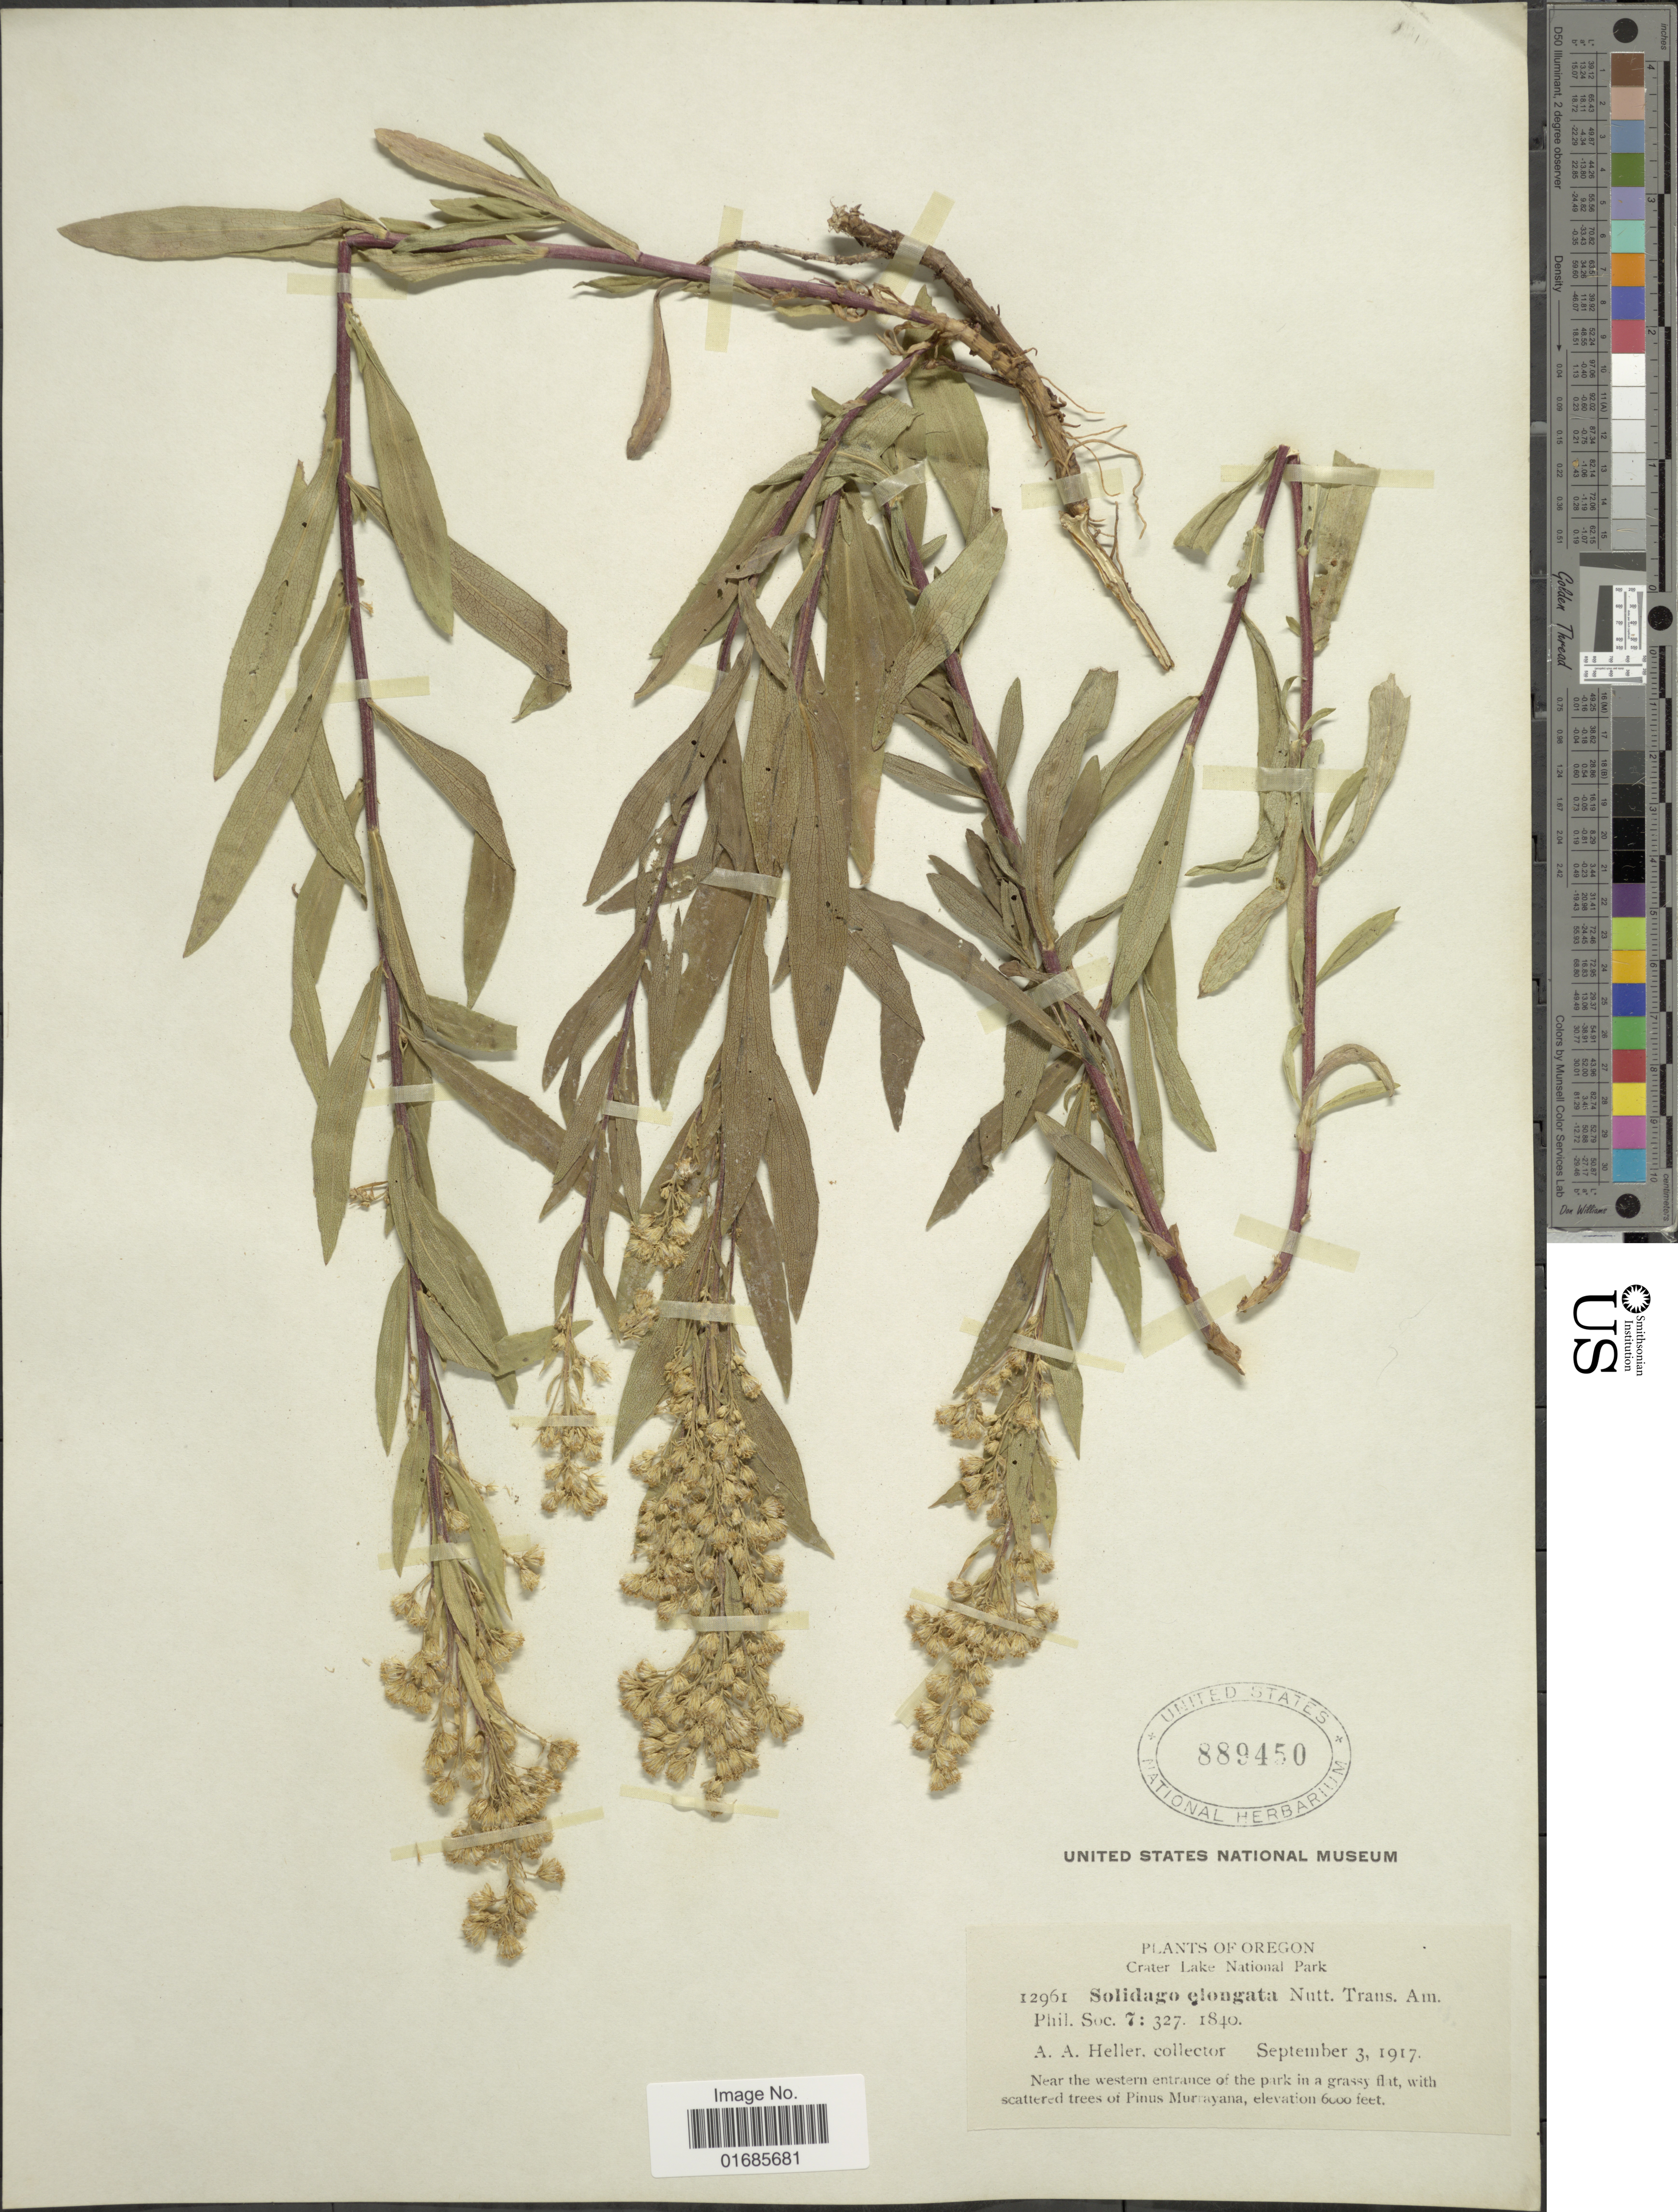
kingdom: Plantae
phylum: Tracheophyta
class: Magnoliopsida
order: Asterales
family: Asteraceae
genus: Solidago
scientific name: Solidago canadensis var. salebrosa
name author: (Piper) M.E. Jones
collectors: A. A. Heller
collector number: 12961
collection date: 1917-09-03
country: United States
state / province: Oregon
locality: Crater Lake National Park, near the western entrance of the park in a grassy flat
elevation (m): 1829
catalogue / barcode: US 889450